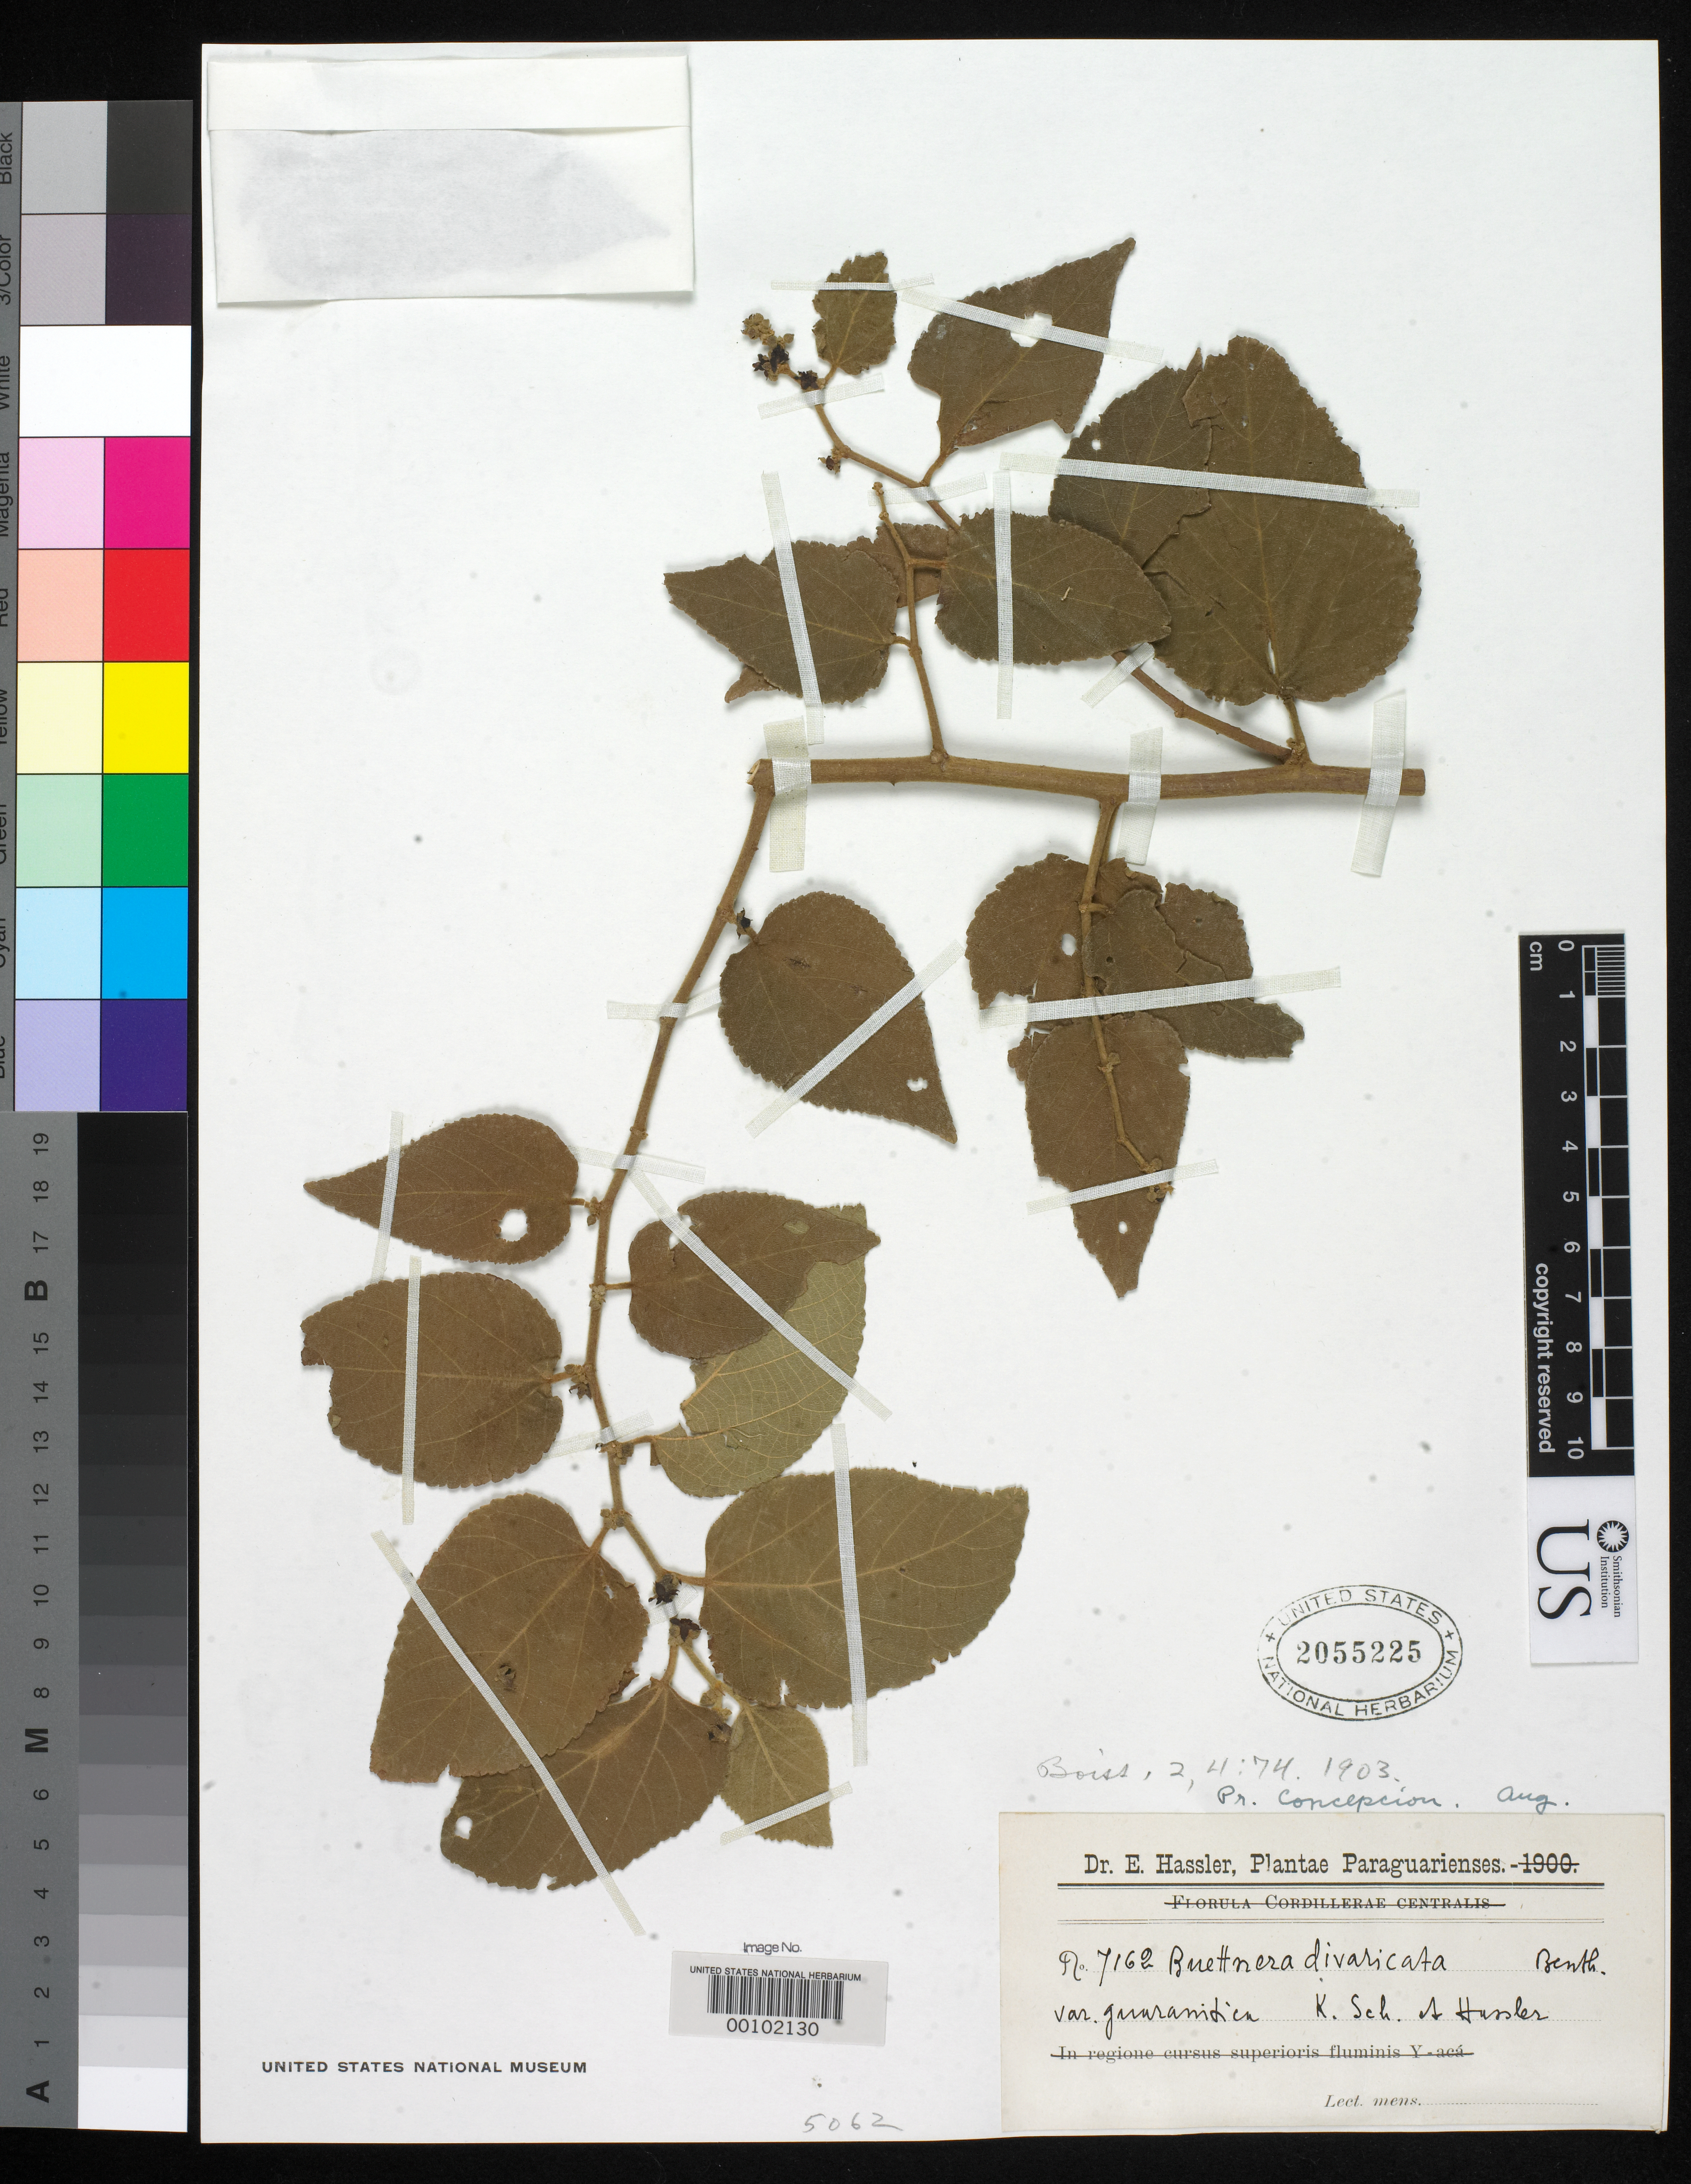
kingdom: Plantae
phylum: Tracheophyta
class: Magnoliopsida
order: Malvales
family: Malvaceae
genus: Byttneria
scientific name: Byttneria divaricata var. guaranitica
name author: K. Schum. & Hassl.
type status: Isotype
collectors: E. Hassler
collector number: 7162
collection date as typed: Aug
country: Paraguay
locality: Concepcion.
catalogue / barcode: US 2055225